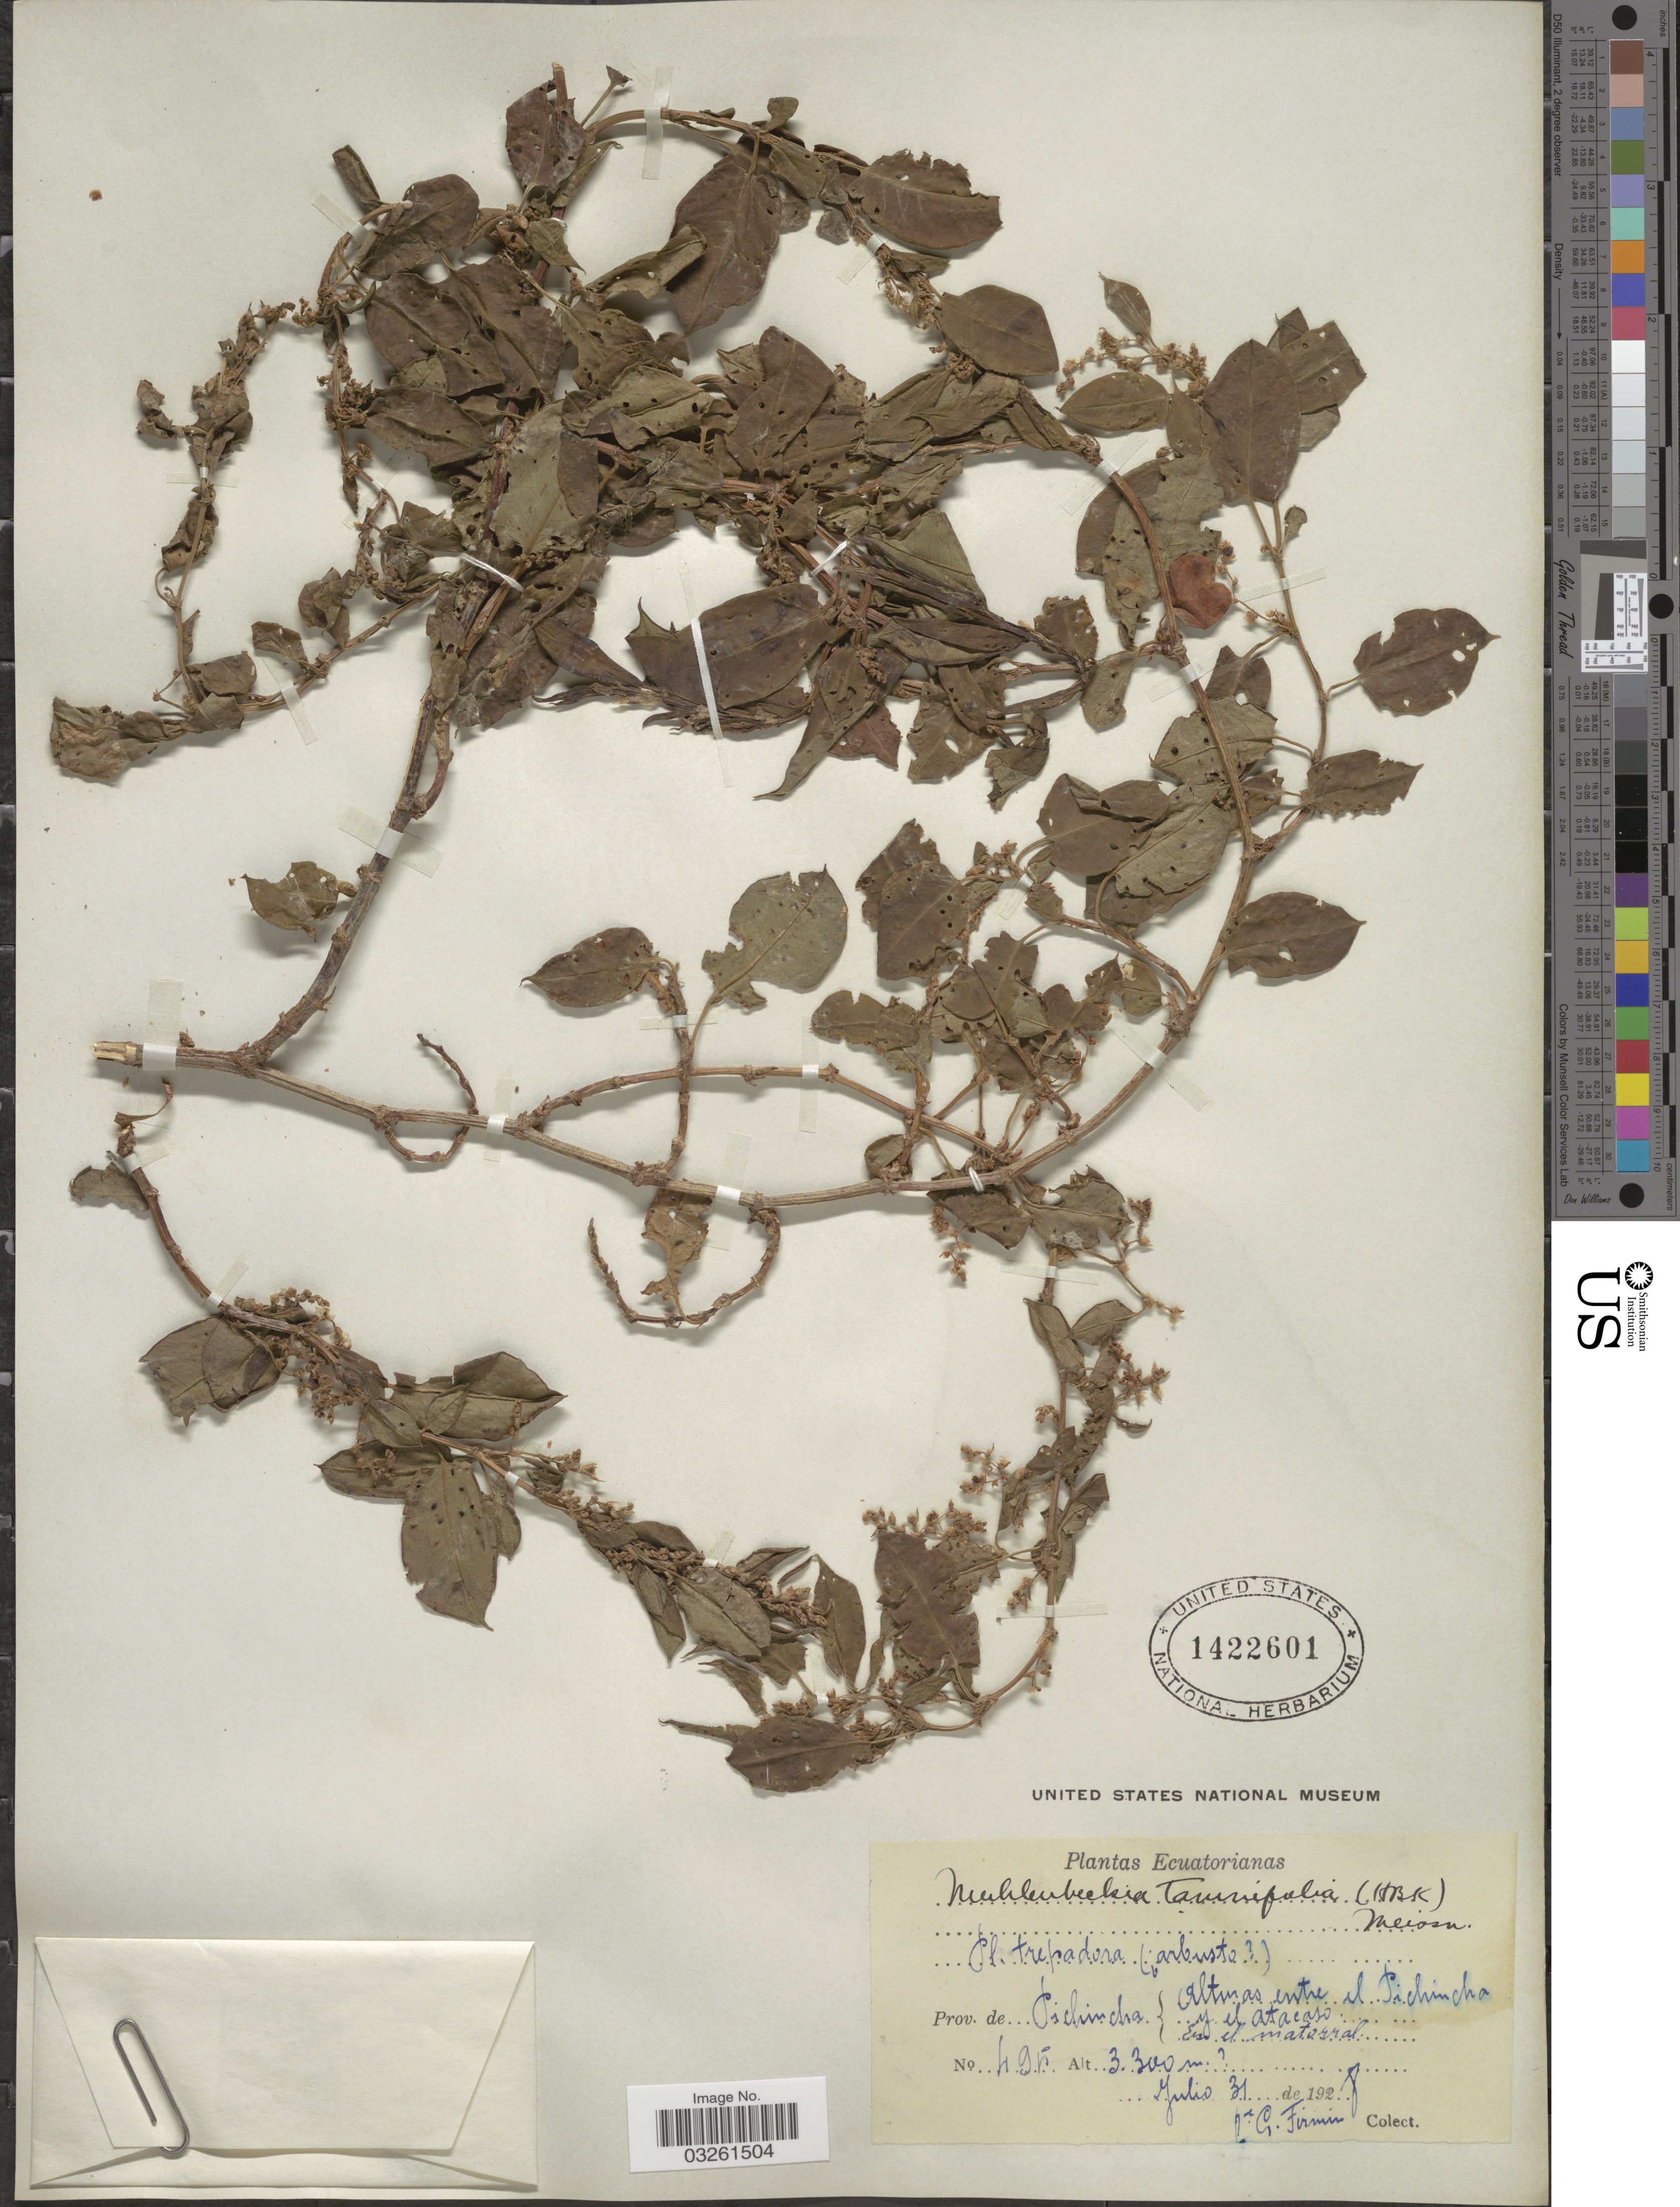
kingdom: Plantae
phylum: Tracheophyta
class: Magnoliopsida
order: Caryophyllales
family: Polygonaceae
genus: Muehlenbeckia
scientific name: Muehlenbeckia tamnifolia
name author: (Kunth) Meisn.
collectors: F. Firmin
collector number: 495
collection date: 1928-07-31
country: Ecuador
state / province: Pichincha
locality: Altmas entre el Pichincha y el Atacaso.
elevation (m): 3300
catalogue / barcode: US 1422601